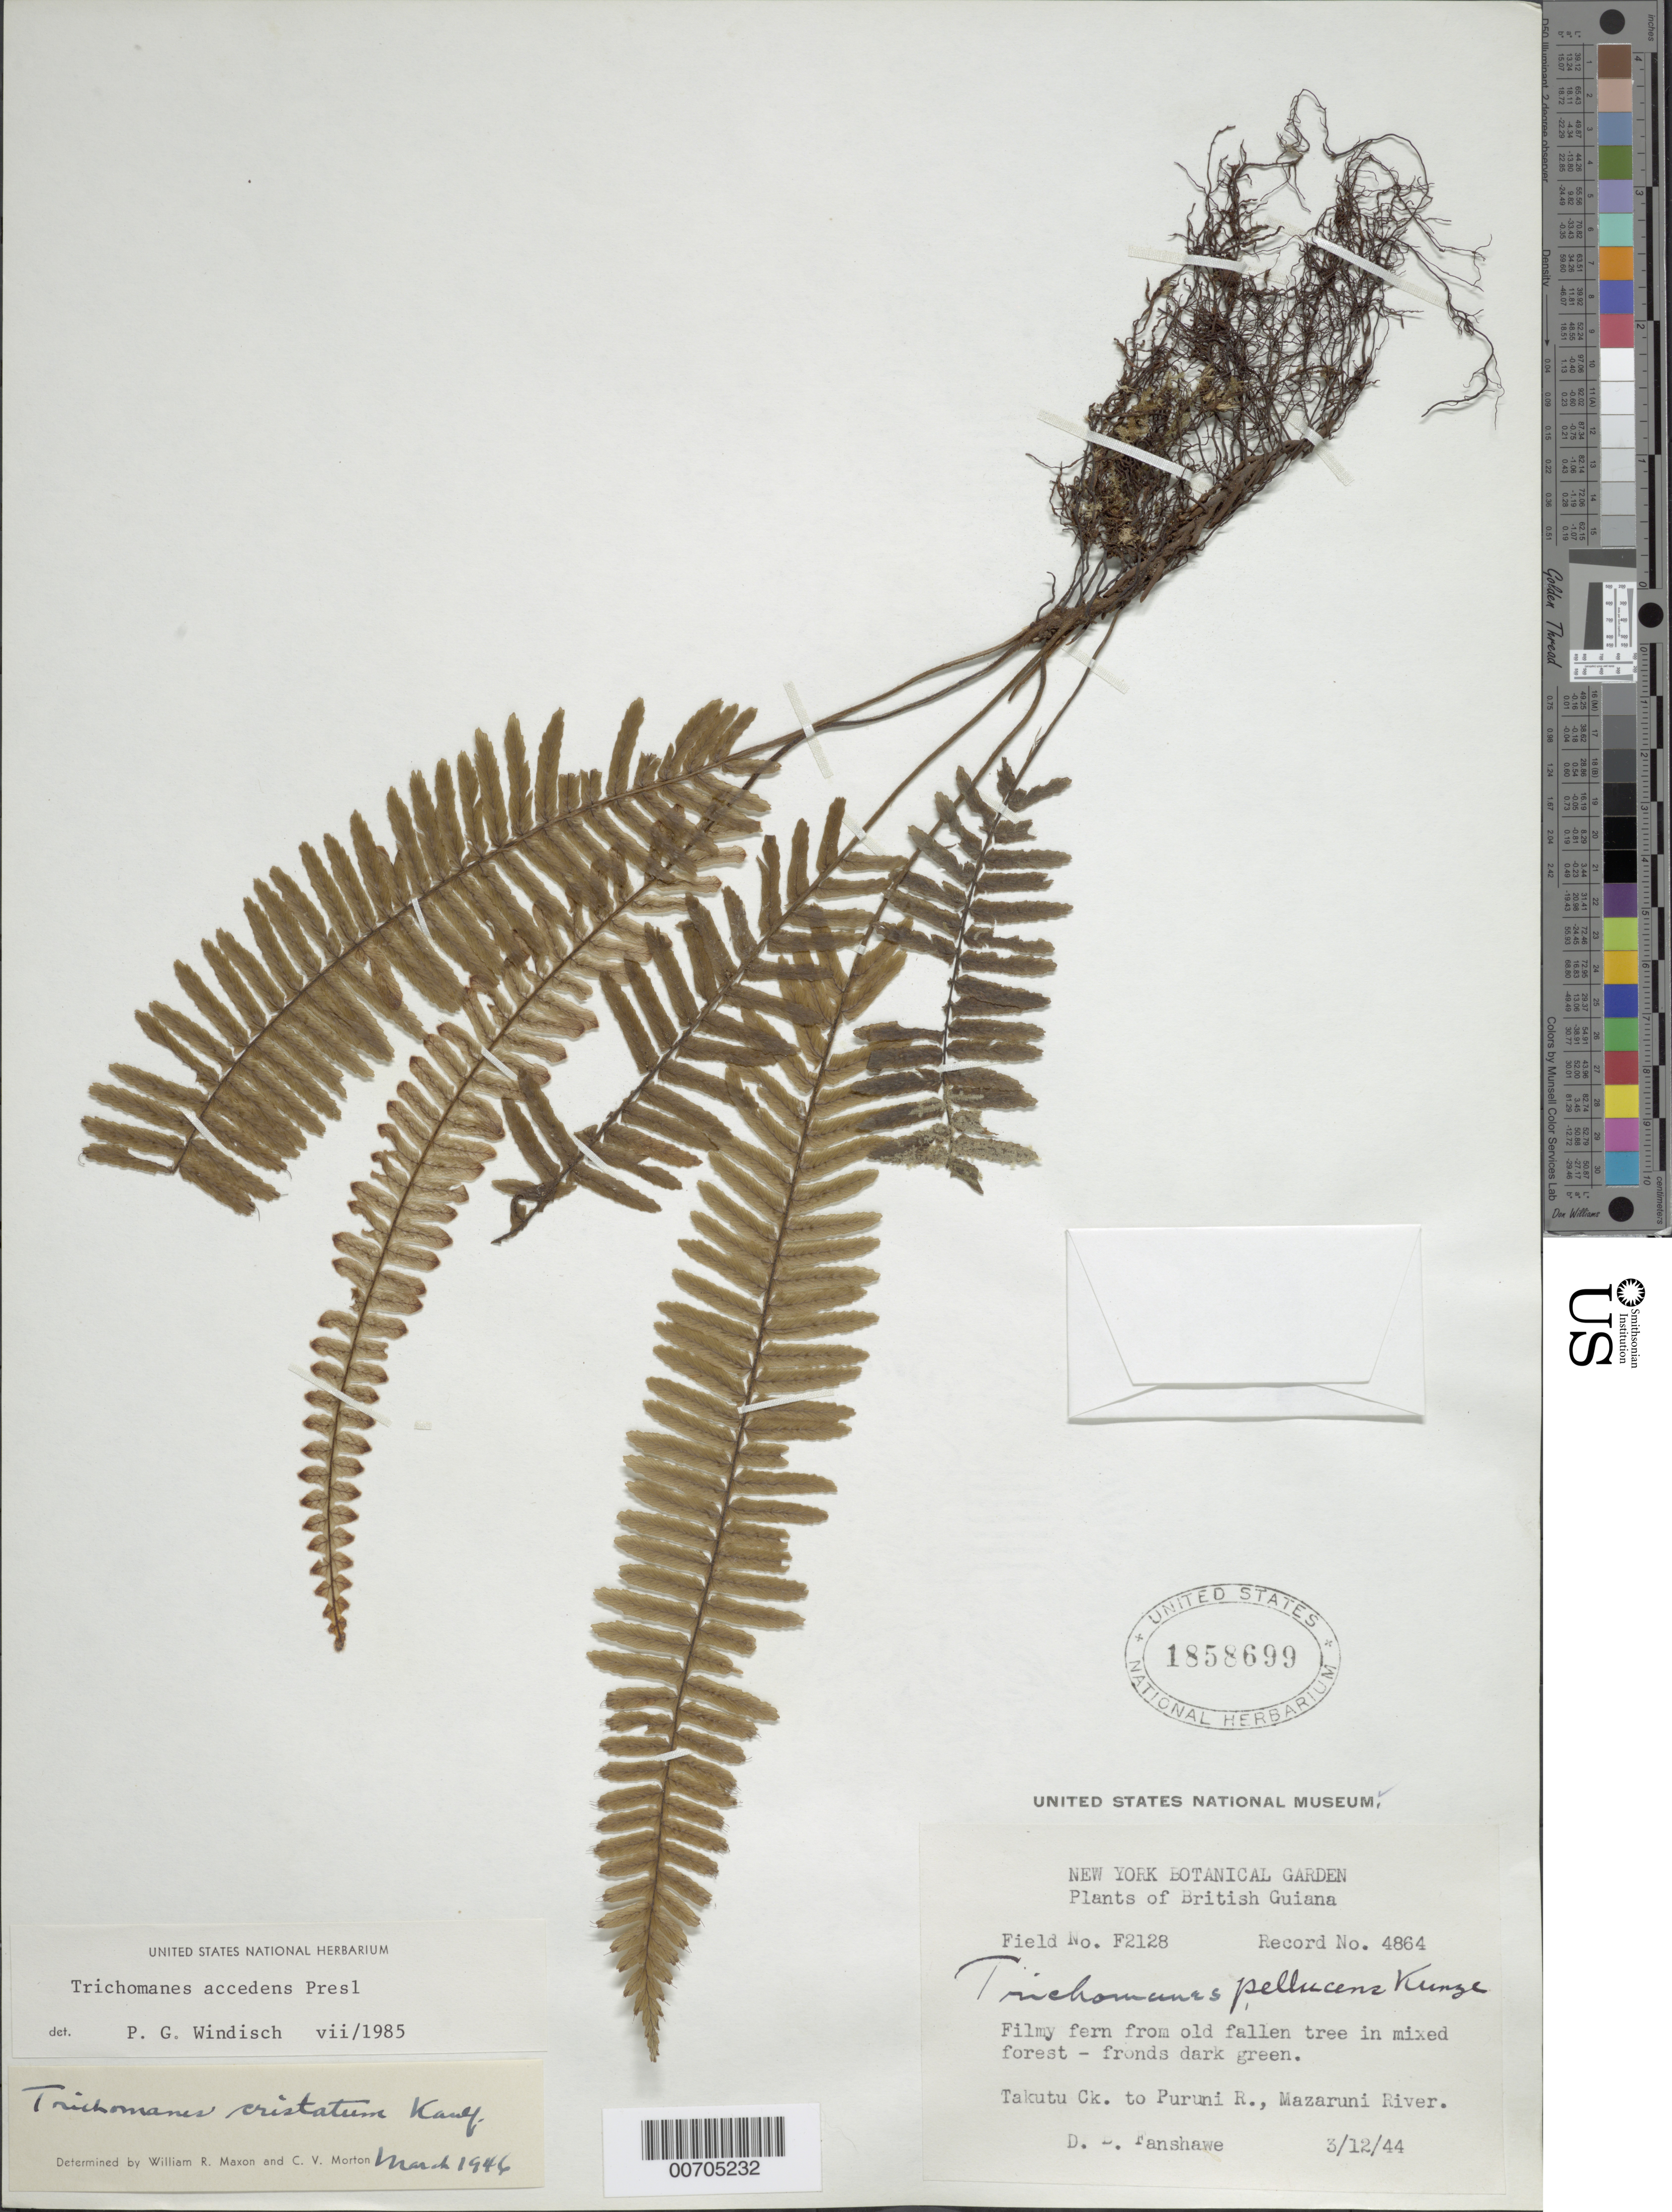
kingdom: Plantae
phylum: Tracheophyta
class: Polypodiopsida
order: Hymenophyllales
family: Hymenophyllaceae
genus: Trichomanes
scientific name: Trichomanes accedens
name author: C. Presl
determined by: Windisch, Paulo Guenter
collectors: D. B. Fanshawe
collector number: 4864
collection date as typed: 3-Dec-44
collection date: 1944-12-03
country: Guyana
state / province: U. Takutu-U. Essequibo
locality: Takutu Creek to Puruni River, Mazaruni River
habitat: Mixed forest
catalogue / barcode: US 1858699